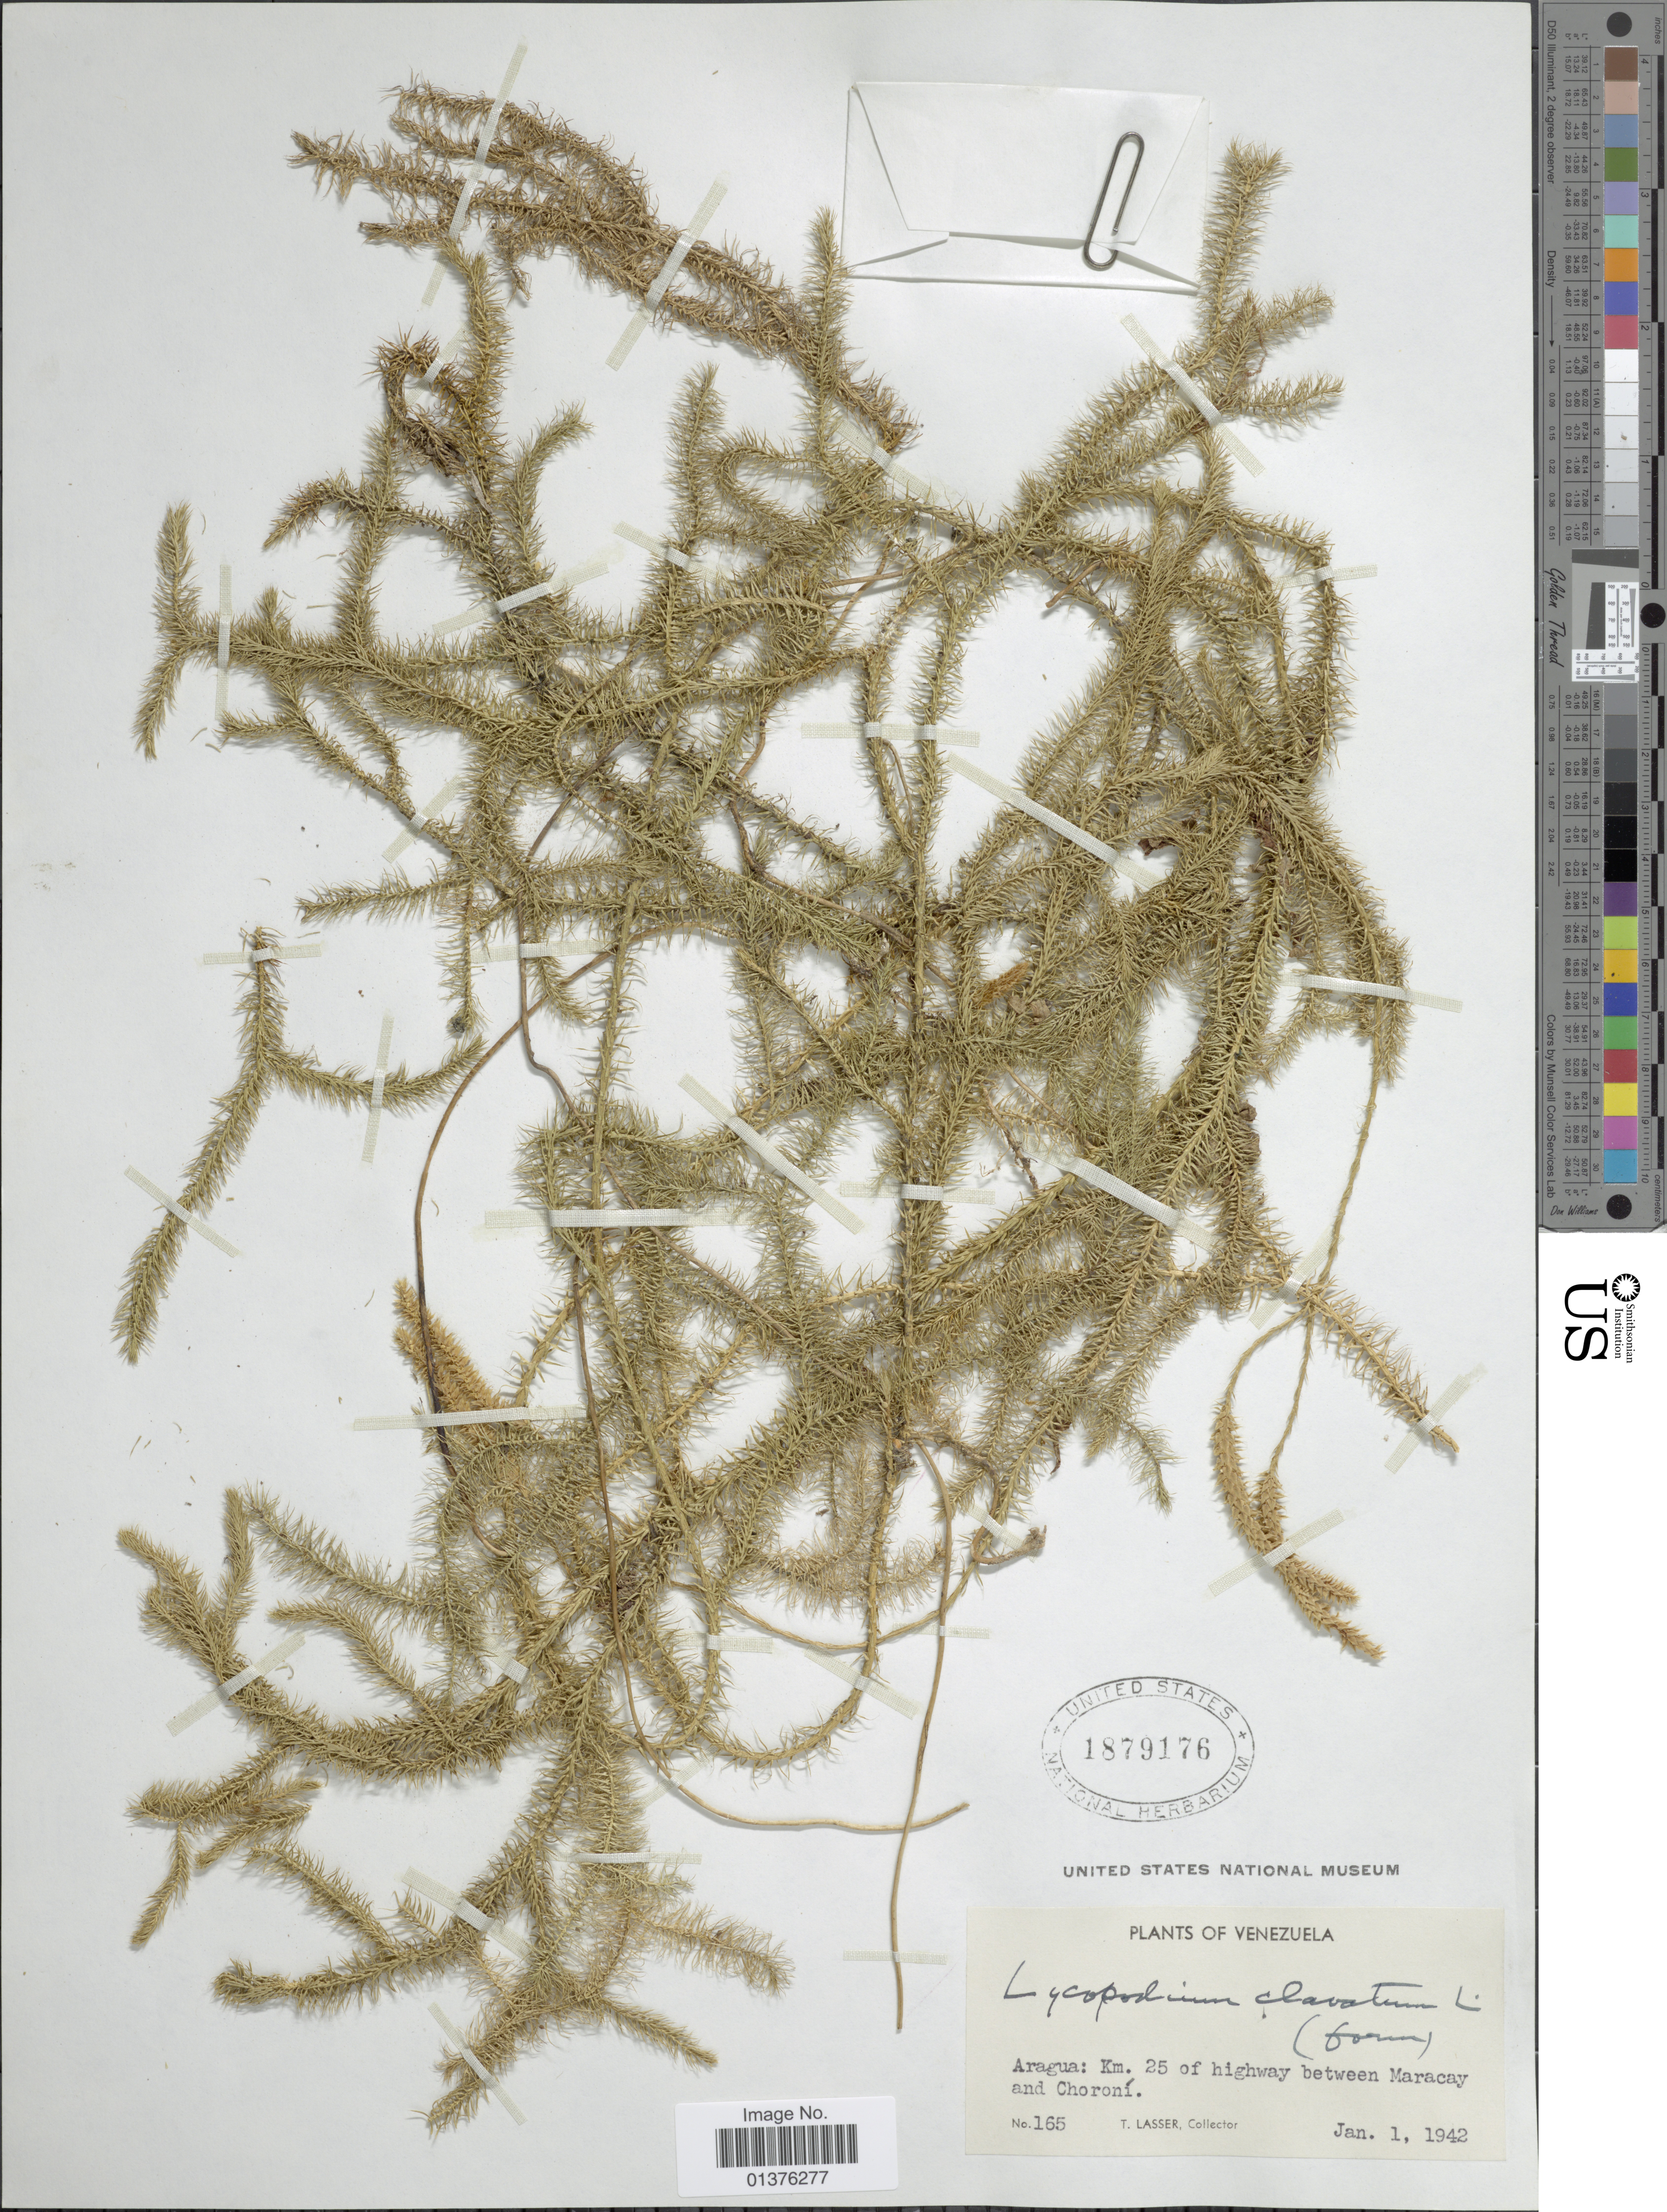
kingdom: Plantae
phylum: Tracheophyta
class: Lycopodiopsida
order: Lycopodiales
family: Lycopodiaceae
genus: Lycopodium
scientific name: Lycopodium clavatum subsp. clavatum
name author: L.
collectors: T. Lasser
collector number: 165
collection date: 1942-01-01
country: Venezuela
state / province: Aragua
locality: Km. 25 of Highway between Maracay and Choroní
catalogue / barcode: US 1879176